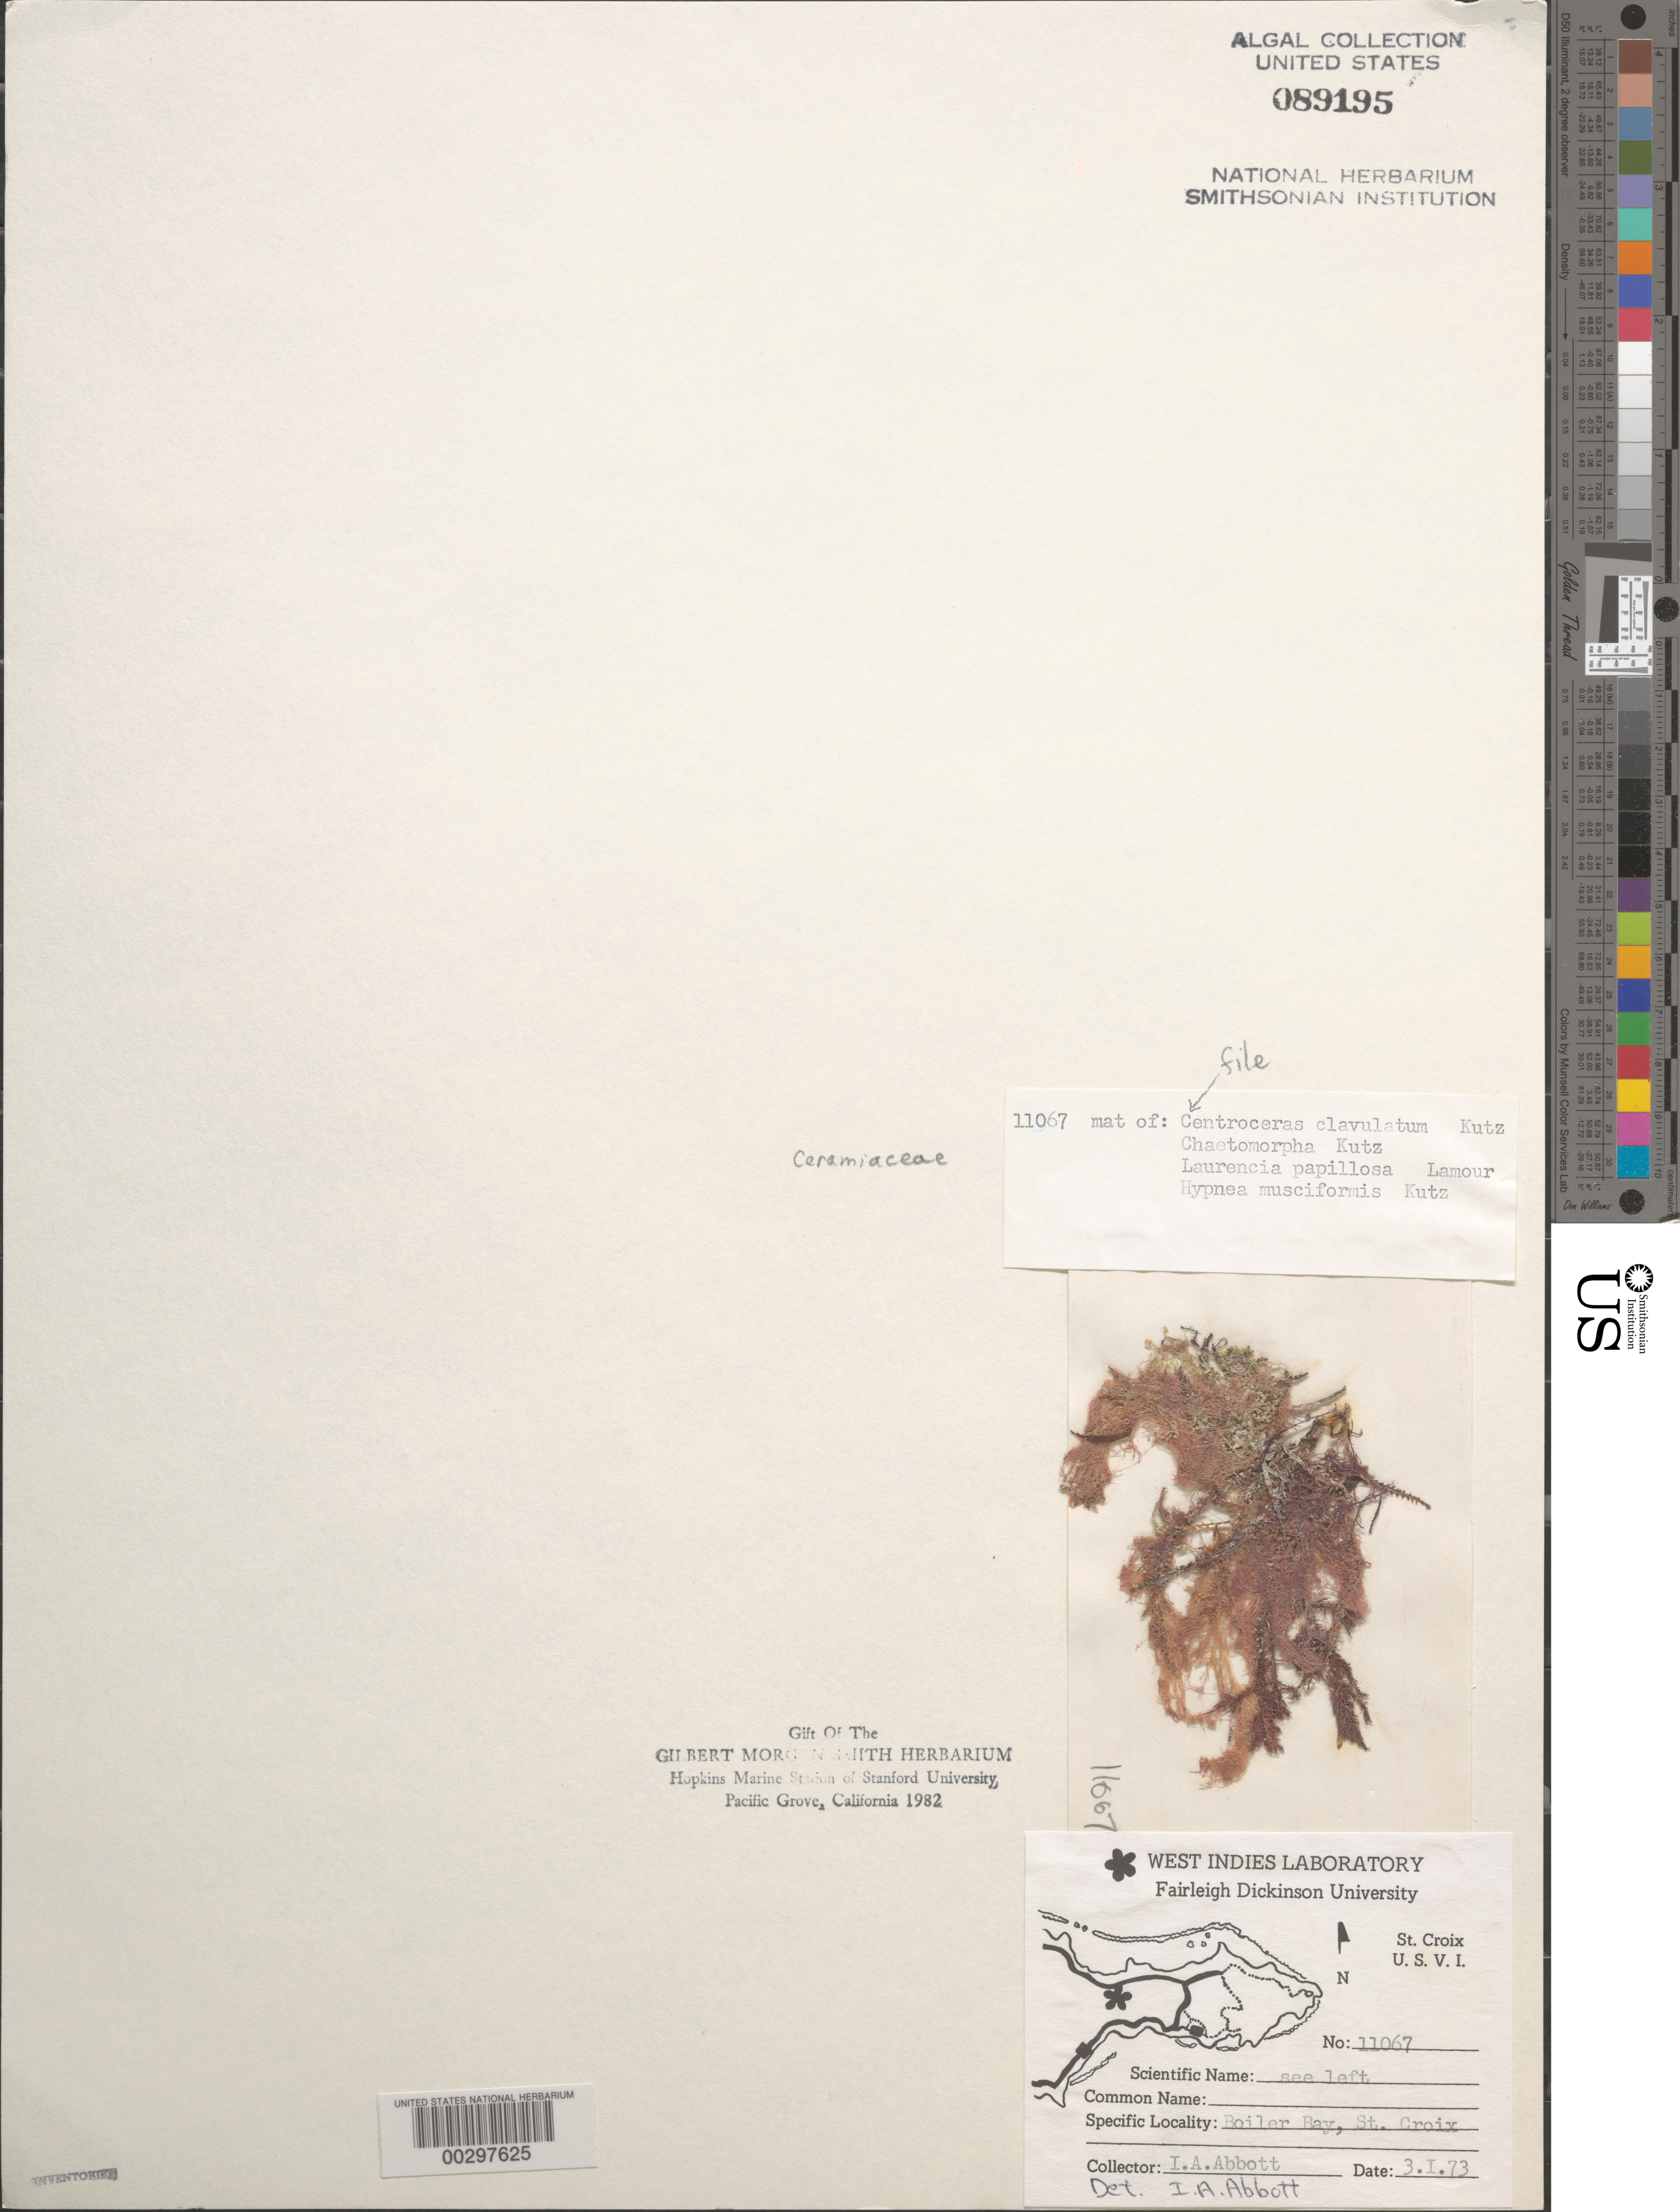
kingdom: Plantae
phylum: Rhodophyta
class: Florideophyceae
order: Ceramiales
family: Ceramiaceae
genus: Centroceras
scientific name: Centroceras clavulatum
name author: (C. Agardh) Mont.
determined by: Abbott, Isabella A.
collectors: I. A. Abbott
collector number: IAA 11067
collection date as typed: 03 Jan 1973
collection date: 1973-01-03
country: U.S. Virgin Islands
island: St. Croix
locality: Boiler Bay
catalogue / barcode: US 89195